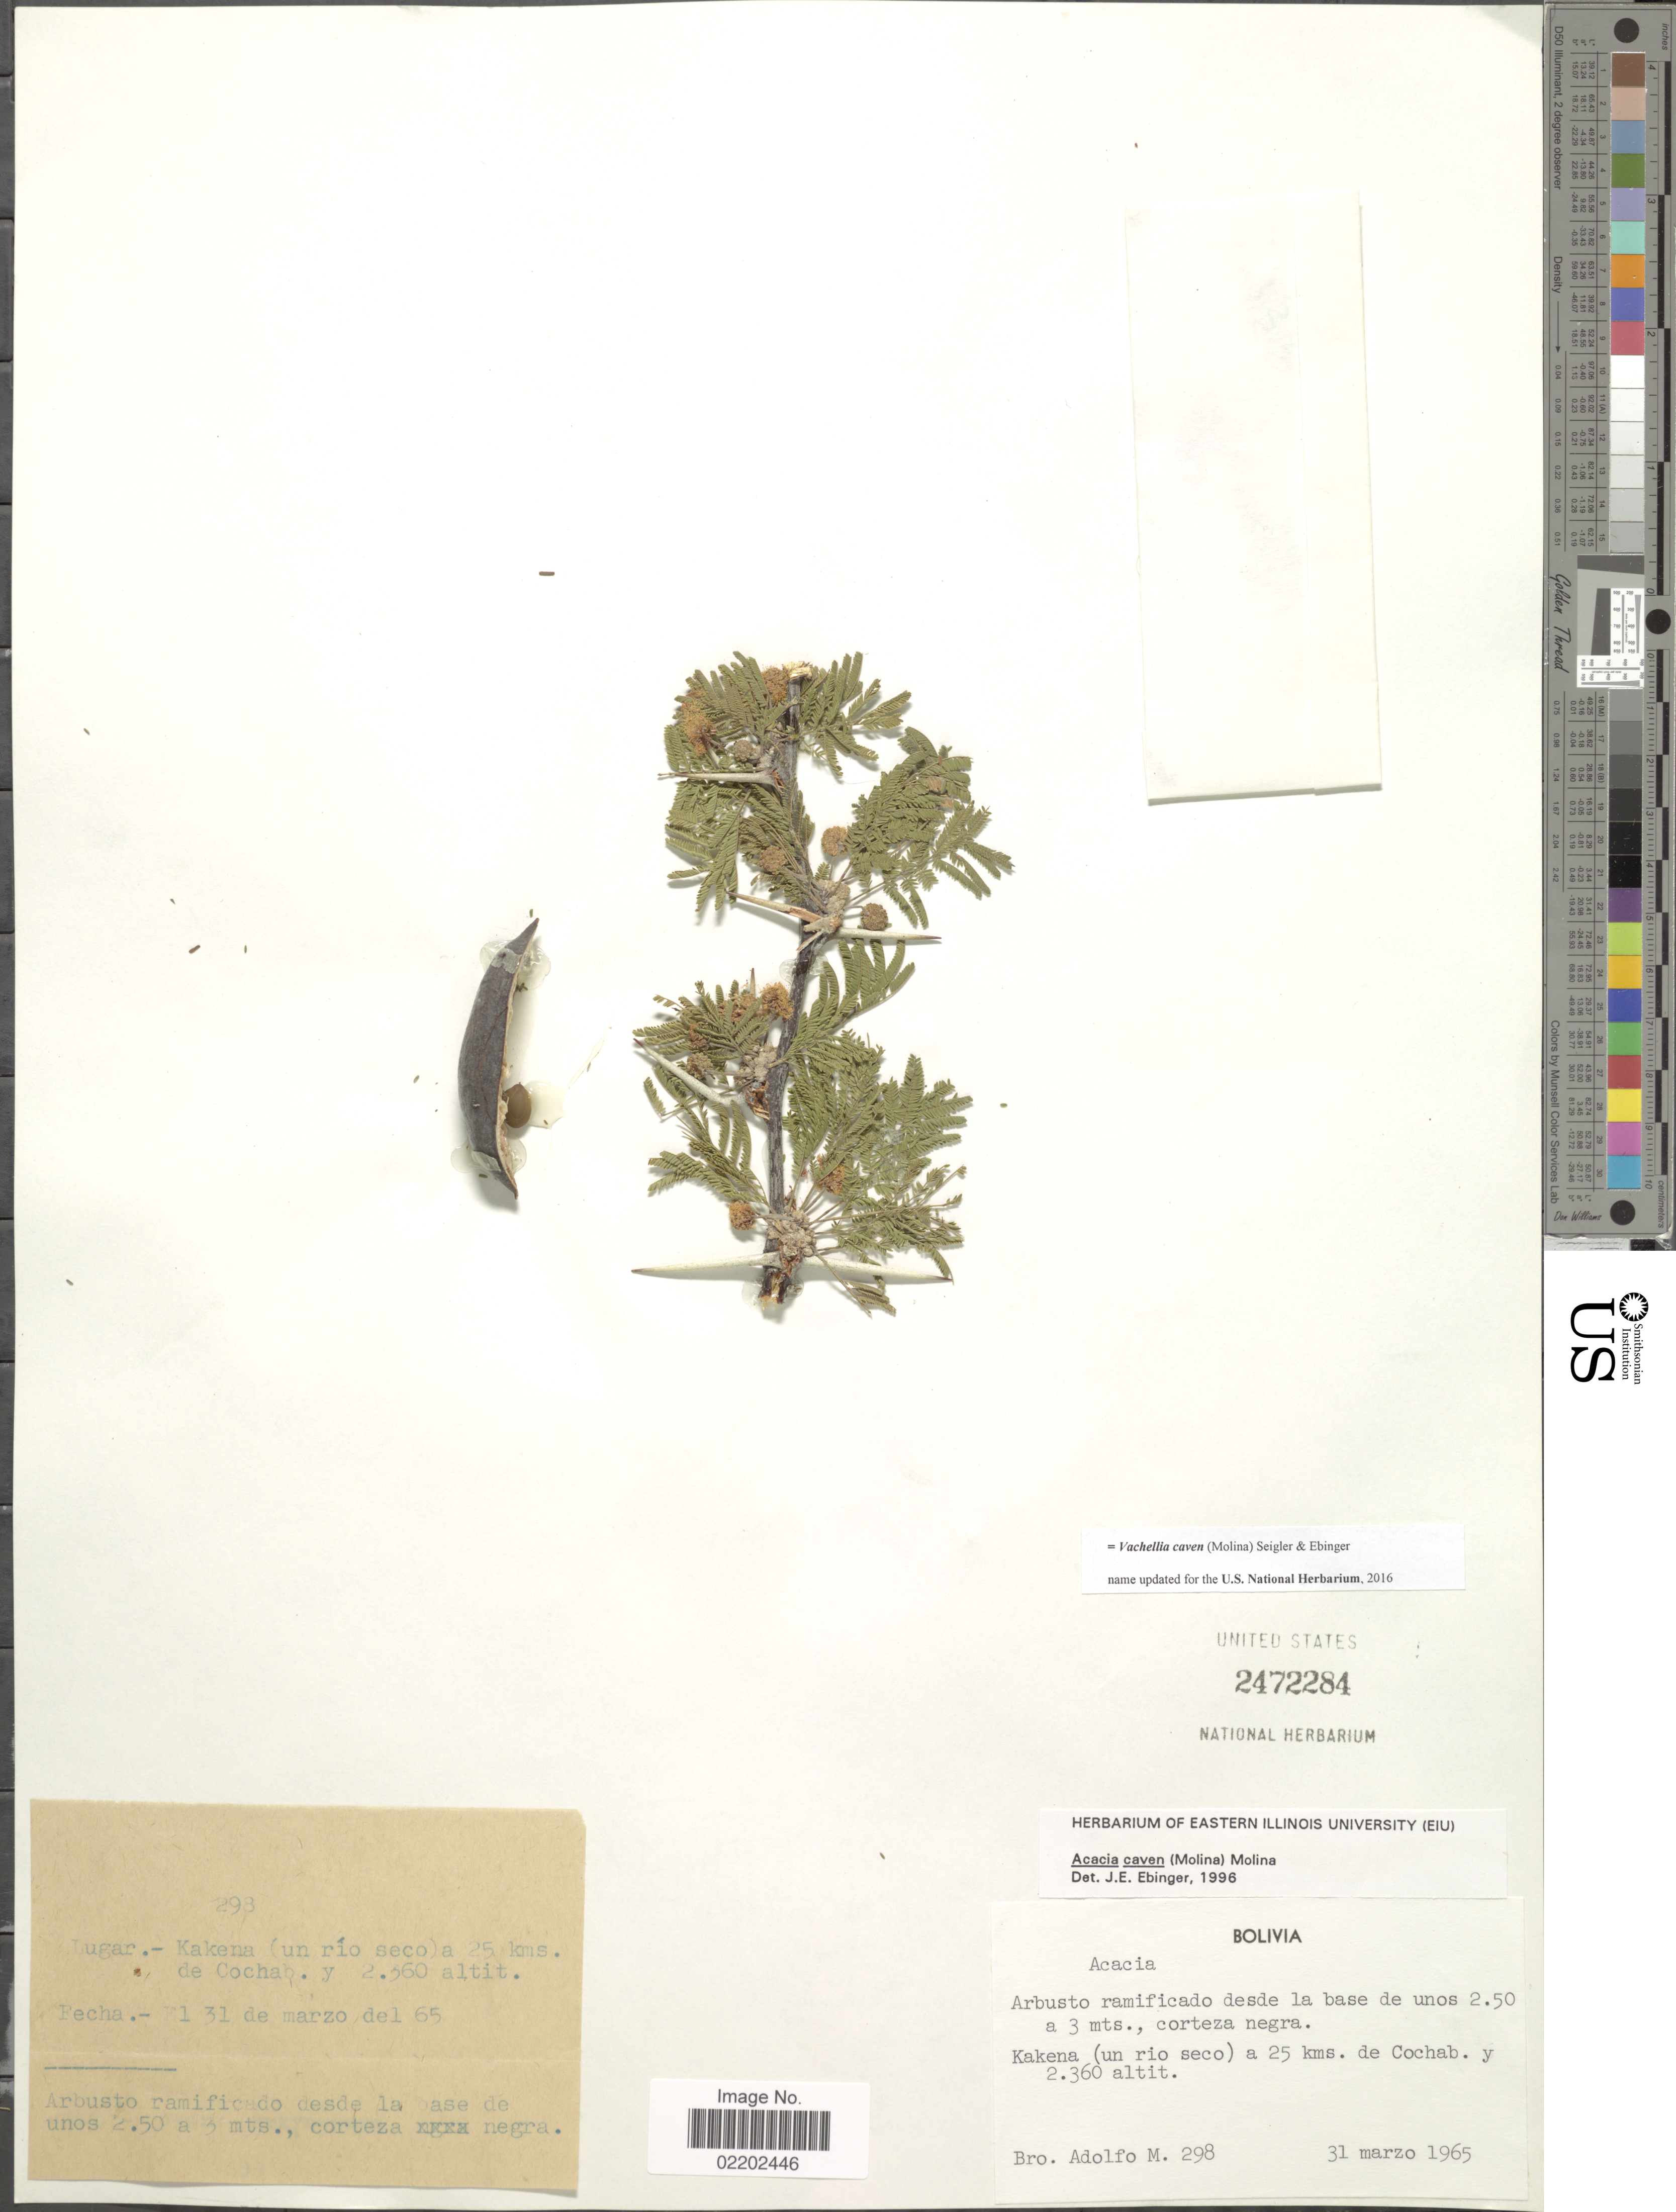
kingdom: Plantae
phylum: Tracheophyta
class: Magnoliopsida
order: Fabales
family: Fabaceae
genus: Vachellia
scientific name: Vachellia caven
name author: (Molina) Seigler & Ebinger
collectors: Bro. Adolfo M.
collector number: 298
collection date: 1965-03-31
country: Bolivia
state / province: Cochabamba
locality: Kakena (un rio seco) a 25 kms. de Cochab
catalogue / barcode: US 2472284